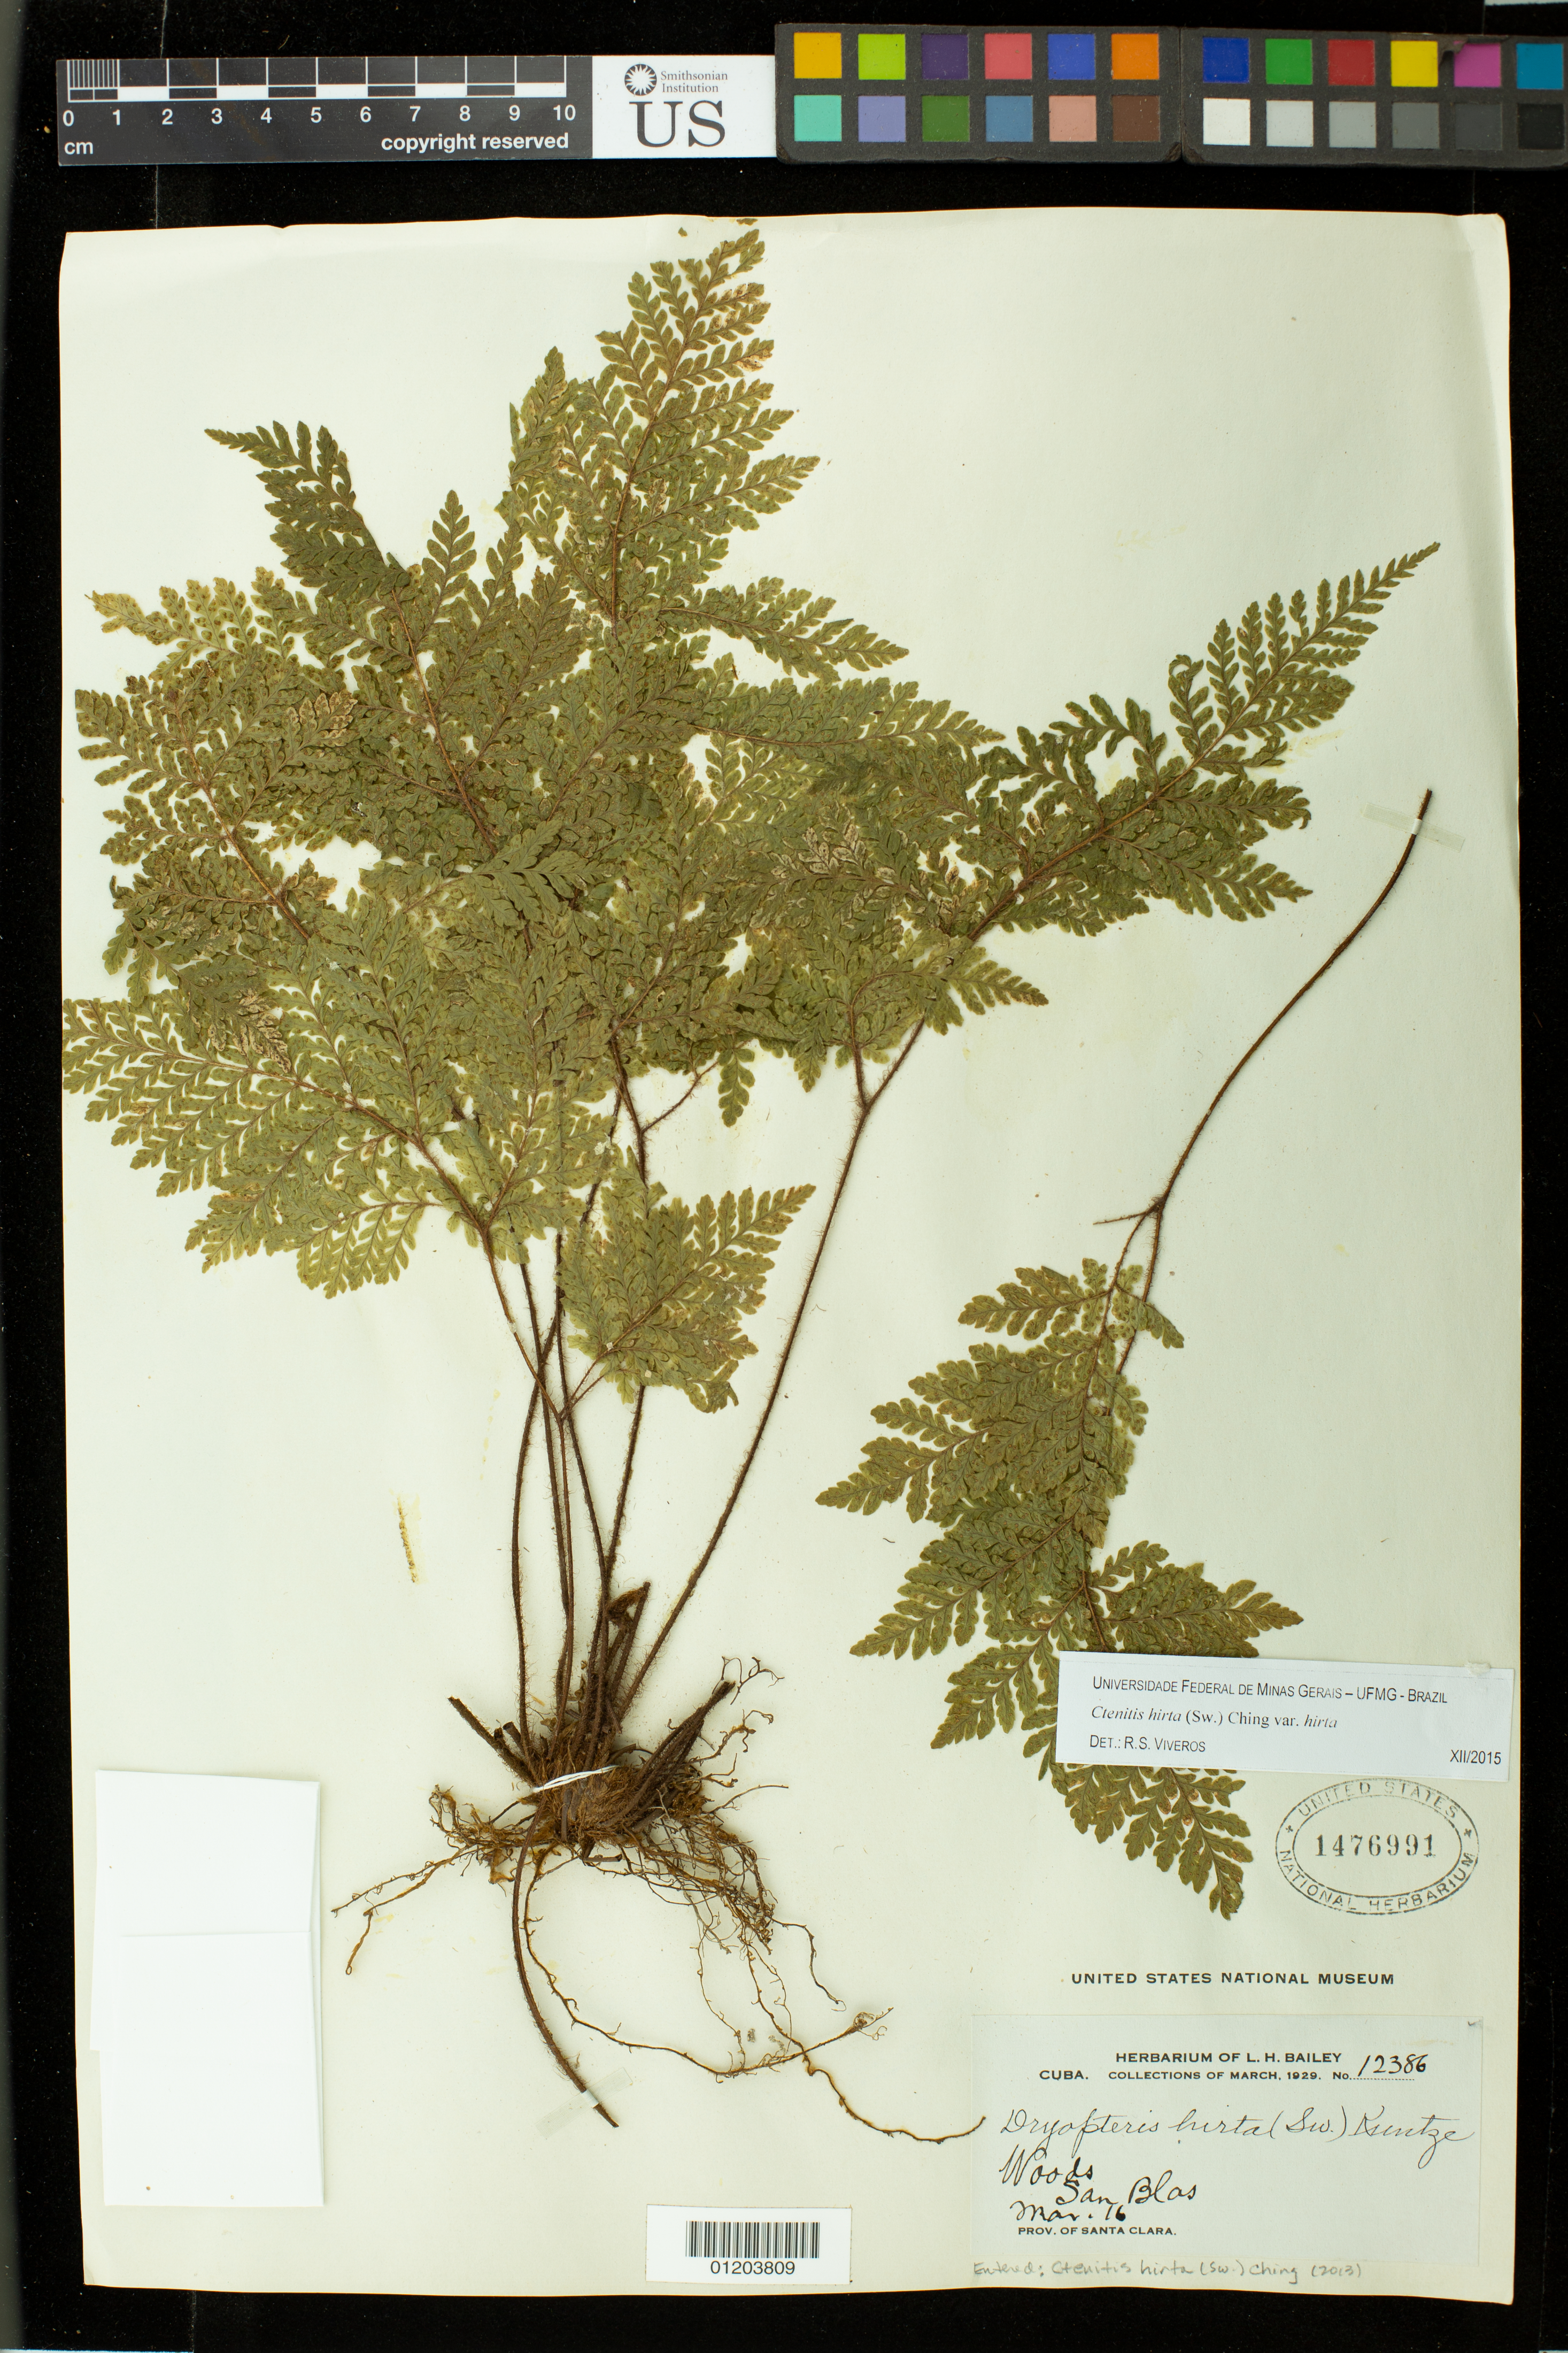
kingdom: Plantae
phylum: Tracheophyta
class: Polypodiopsida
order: Polypodiales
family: Dryopteridaceae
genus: Ctenitis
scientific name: Ctenitis hirta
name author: (Sw.) Ching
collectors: L. H. Bailey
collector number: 12386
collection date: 1929-03-16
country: Cuba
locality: San Blas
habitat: Woods.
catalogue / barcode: US 1476991